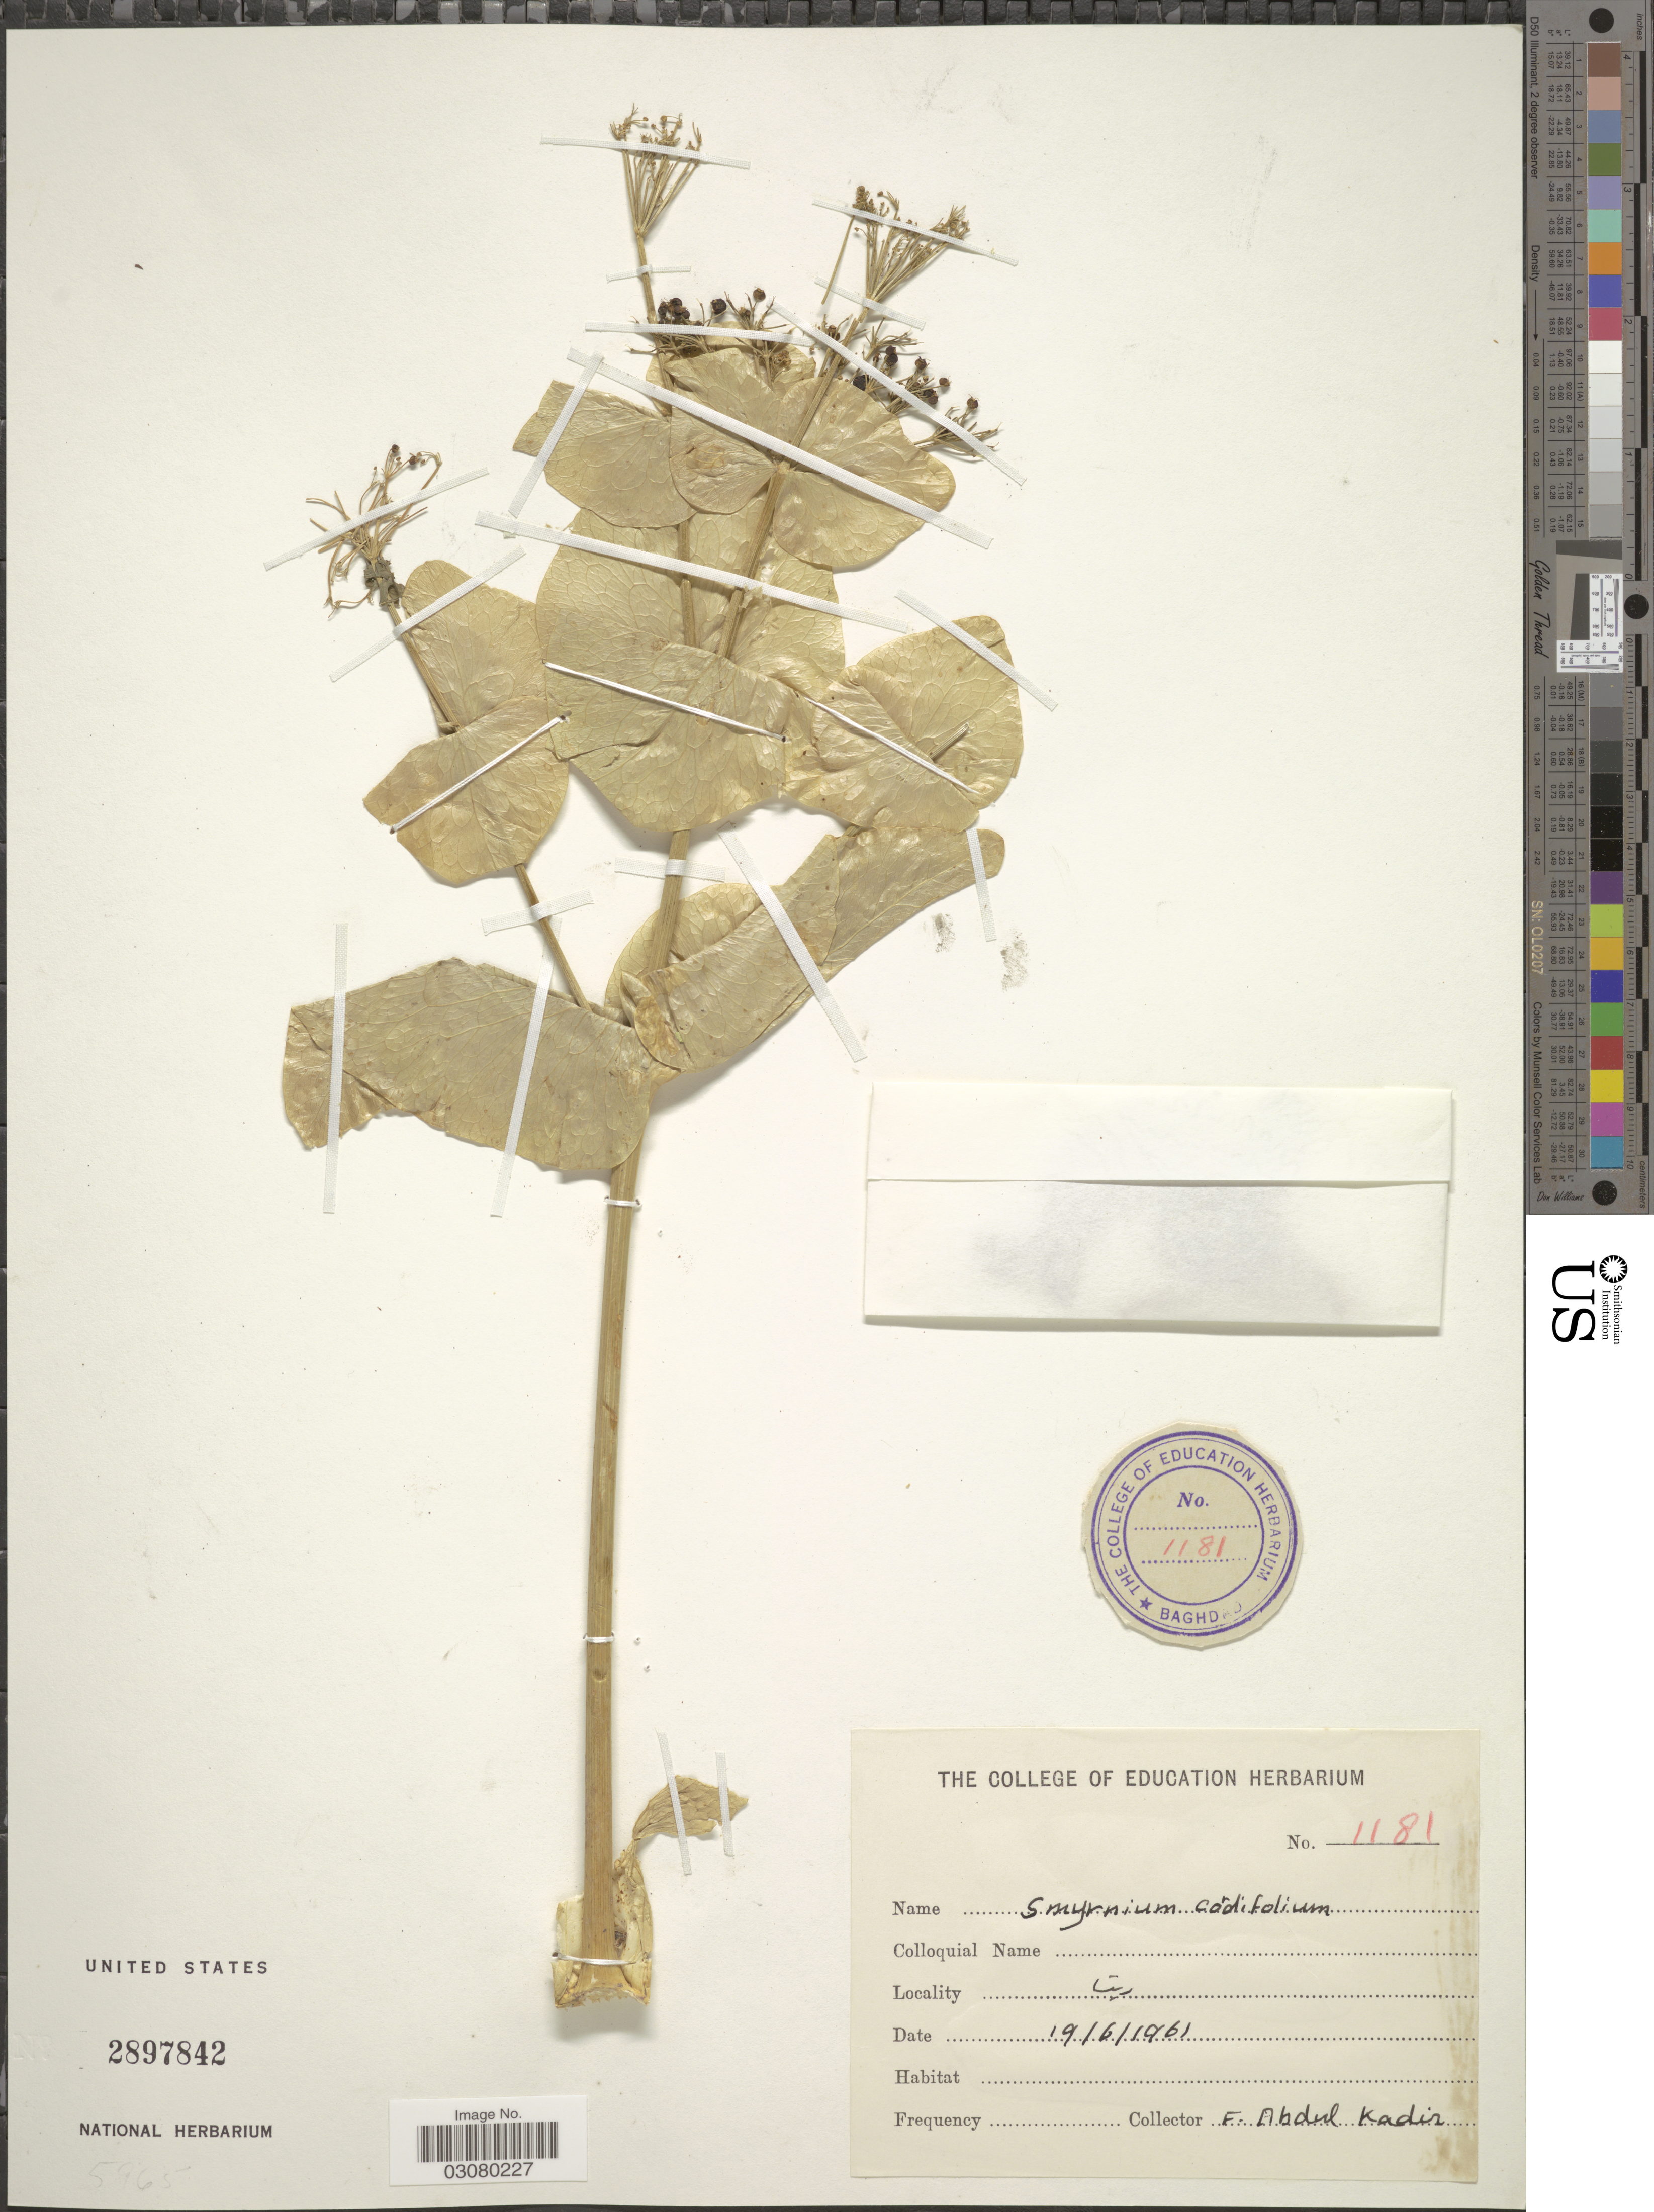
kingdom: Plantae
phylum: Tracheophyta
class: Magnoliopsida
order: Apiales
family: Apiaceae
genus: Smyrnium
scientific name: Smyrnium cordifolium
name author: Boiss.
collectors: F. Kadir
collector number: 1181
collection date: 1961-06-19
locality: X.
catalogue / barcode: US 2897842